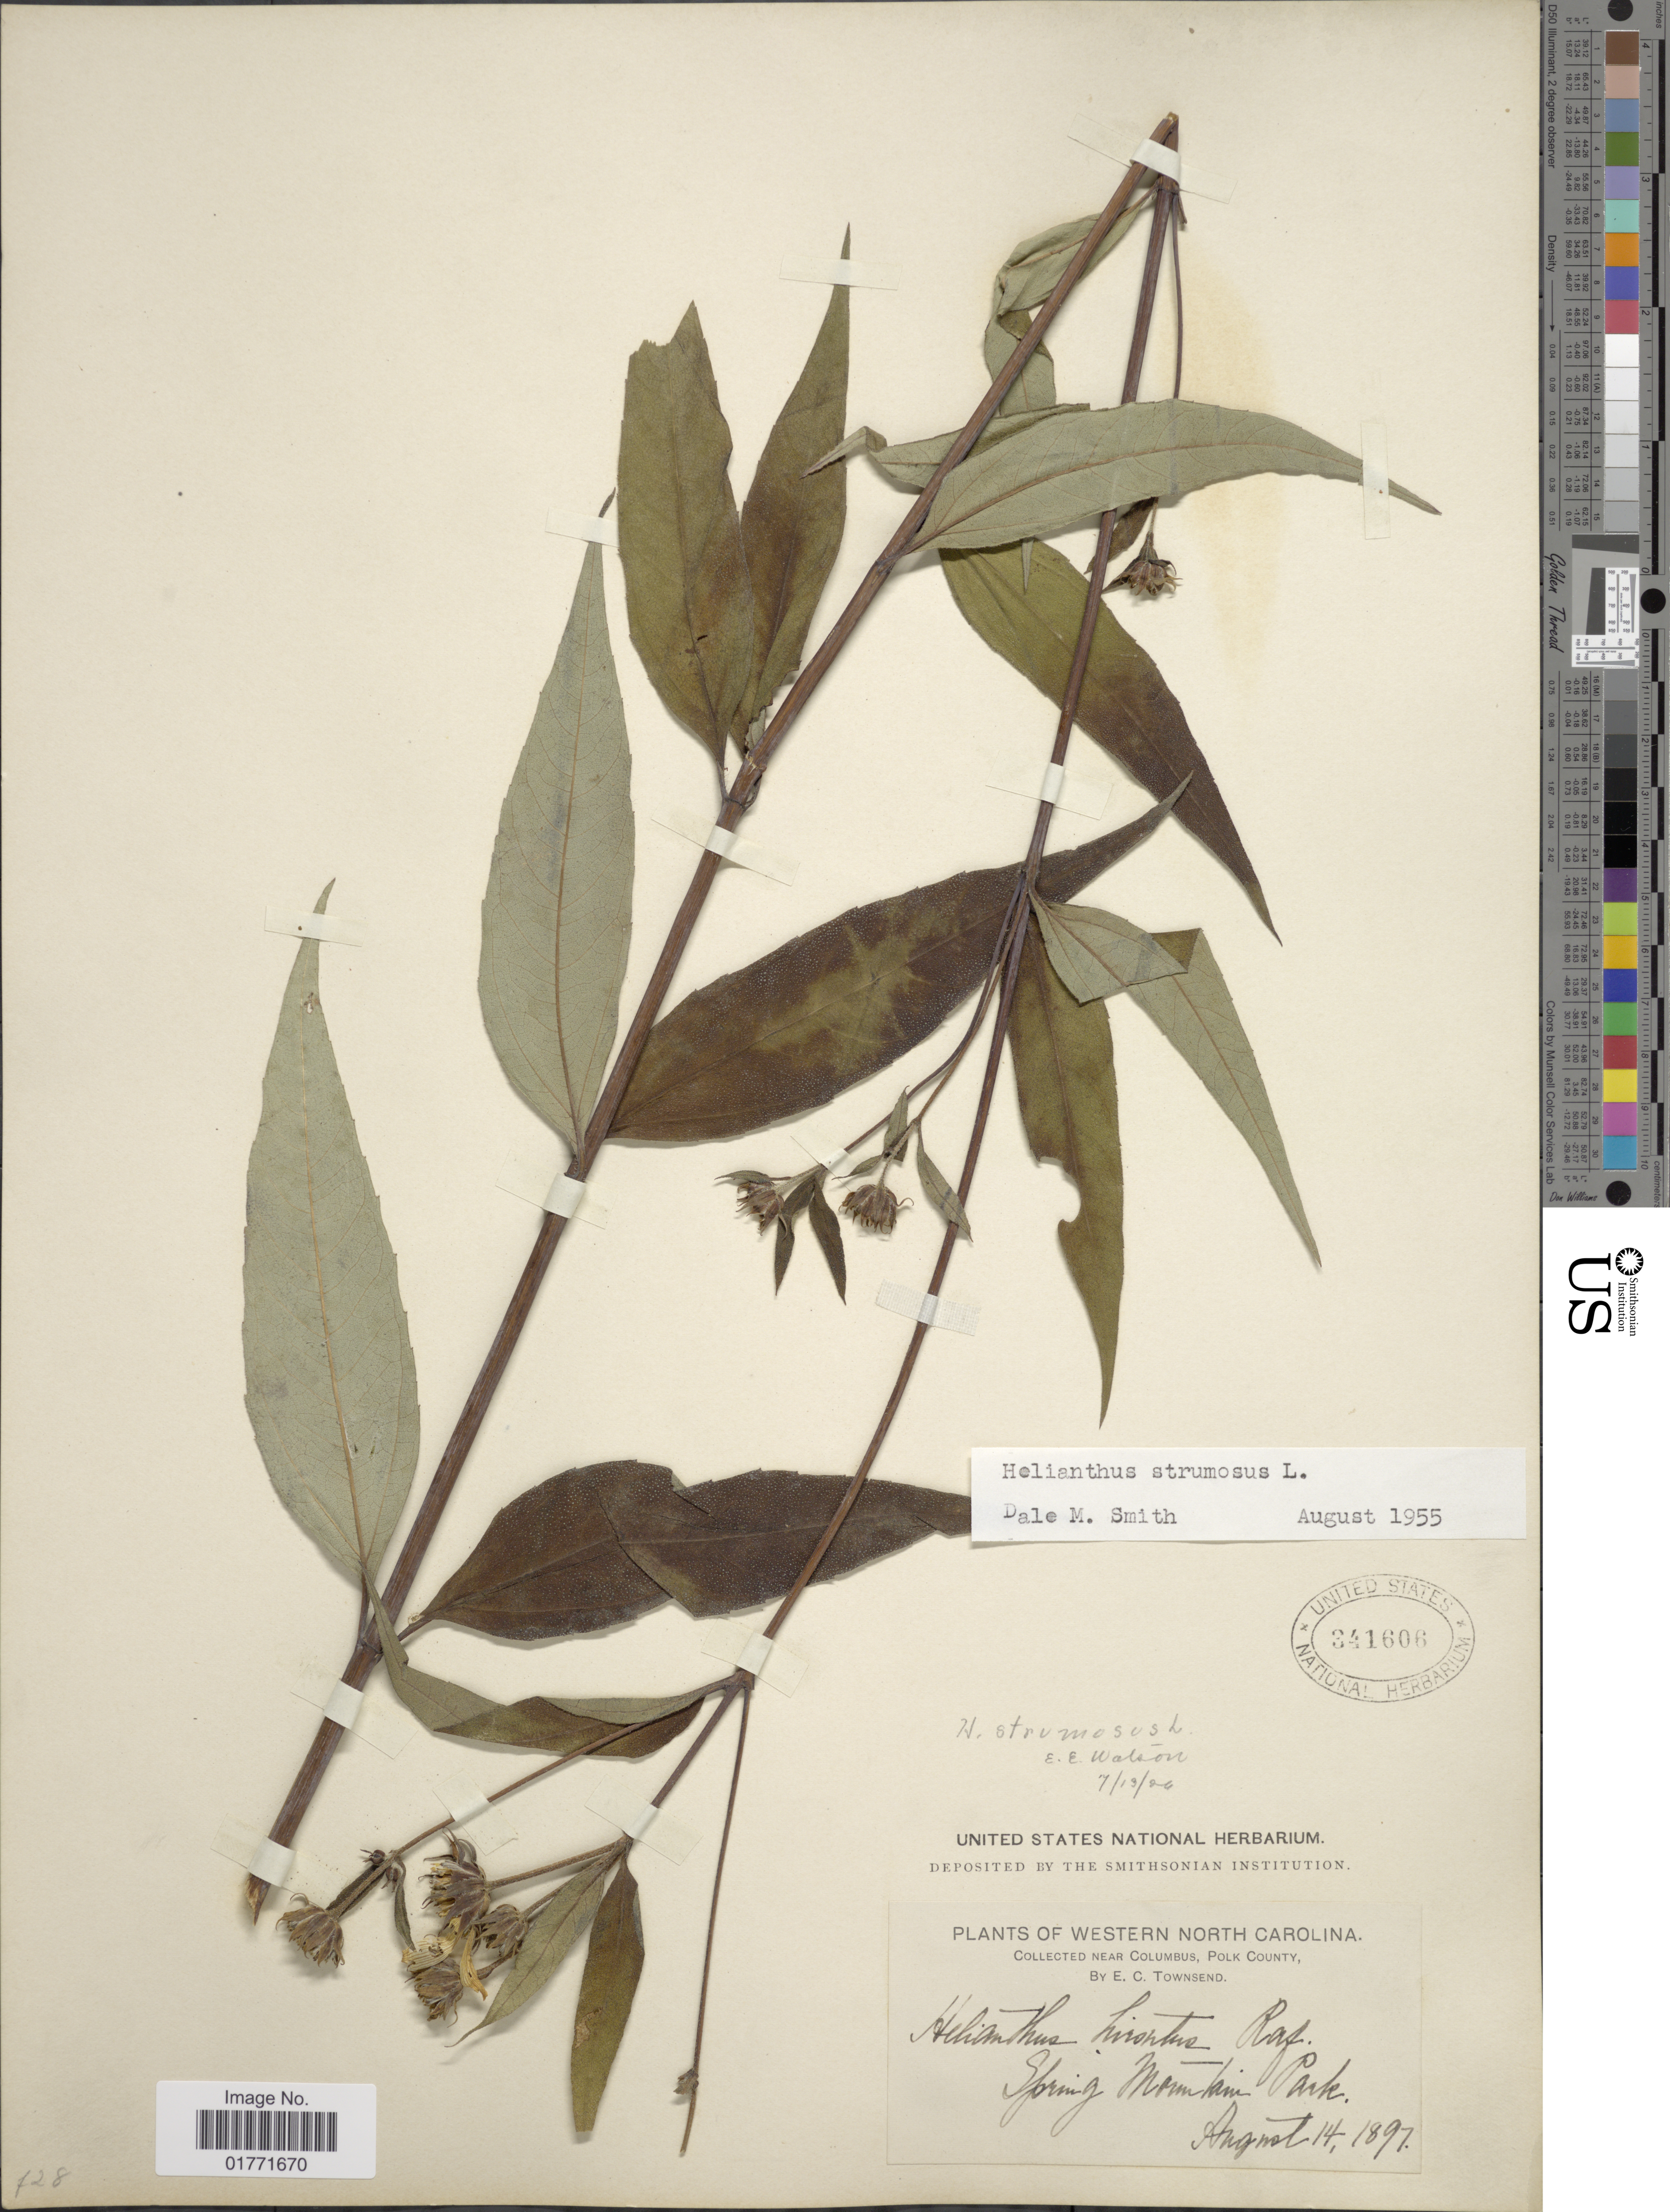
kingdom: Plantae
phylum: Tracheophyta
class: Magnoliopsida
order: Asterales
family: Asteraceae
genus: Helianthus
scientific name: Helianthus strumosus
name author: L.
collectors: E. C. Townsend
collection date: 1897-08-14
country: United States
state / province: North Carolina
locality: West North Carolina. Near Columbus, Polk County. Spring Mountain Park.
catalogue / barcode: US 341606